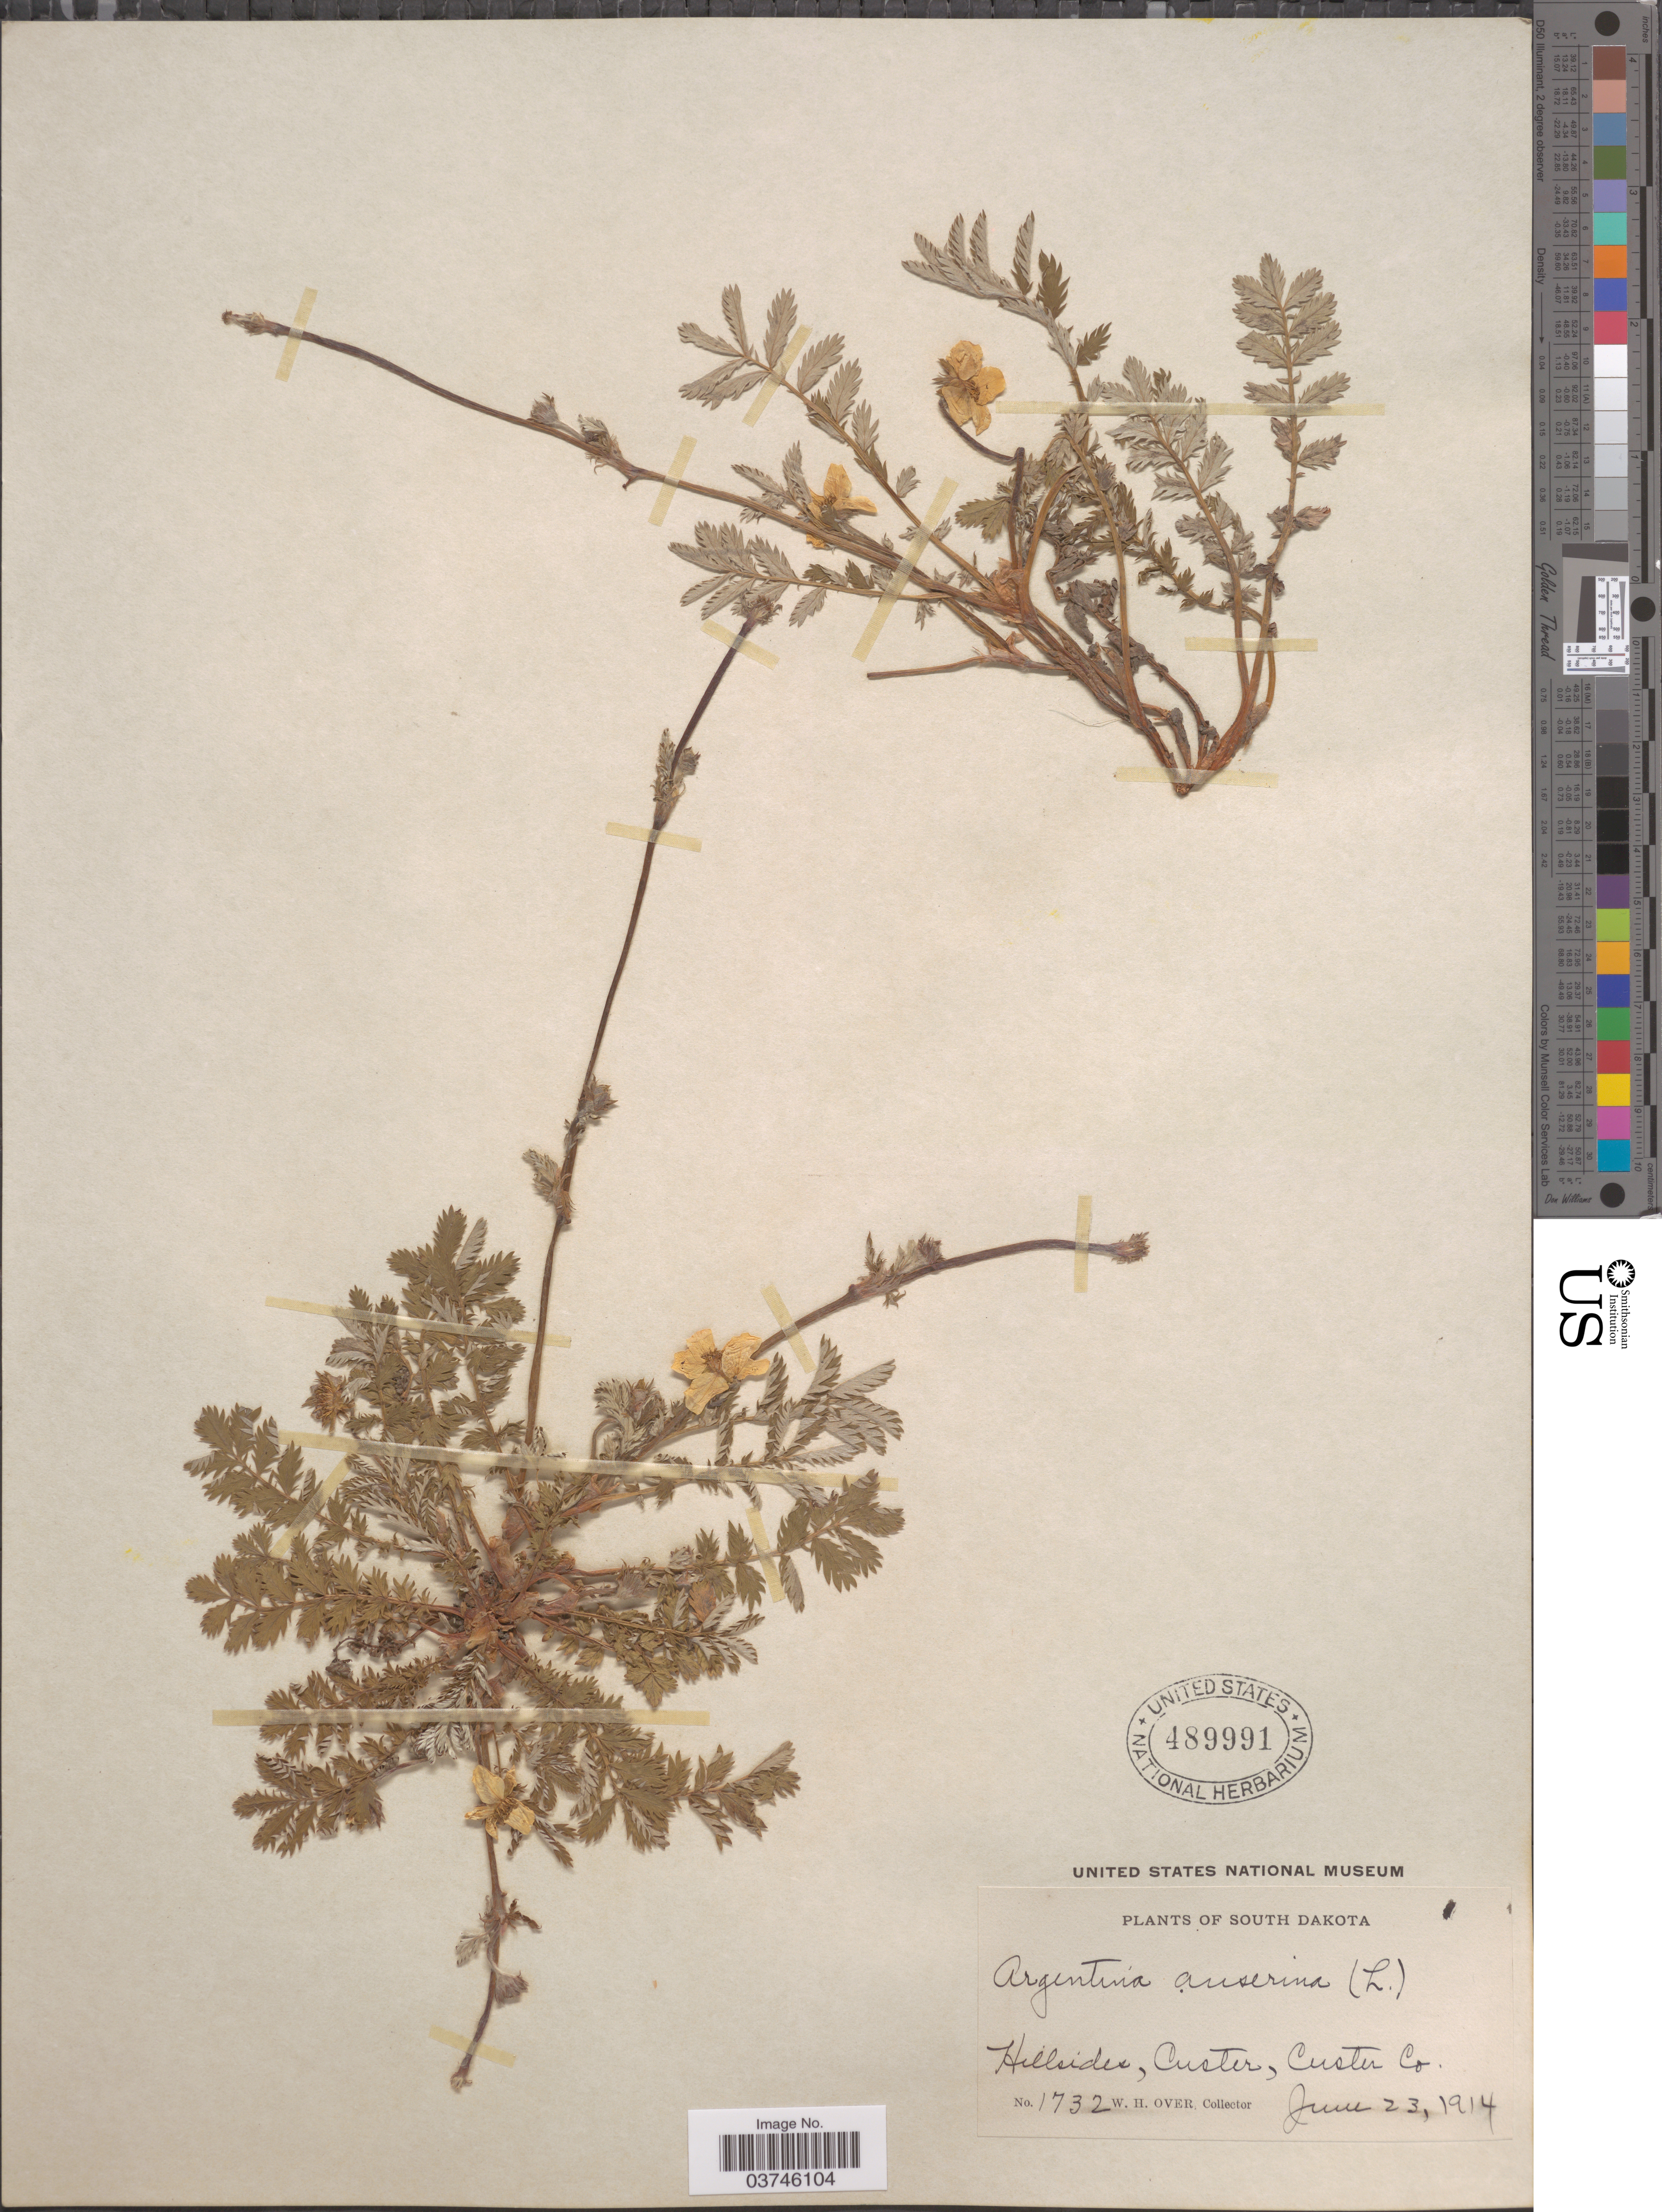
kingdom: Plantae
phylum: Tracheophyta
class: Magnoliopsida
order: Rosales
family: Rosaceae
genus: Argentina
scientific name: Argentina anserina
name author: (L.) Rydb.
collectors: W. Over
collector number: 1732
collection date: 1914-06-23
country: United States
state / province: South Dakota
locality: Hillsides, Custer, Custer Co.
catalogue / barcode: US 489991